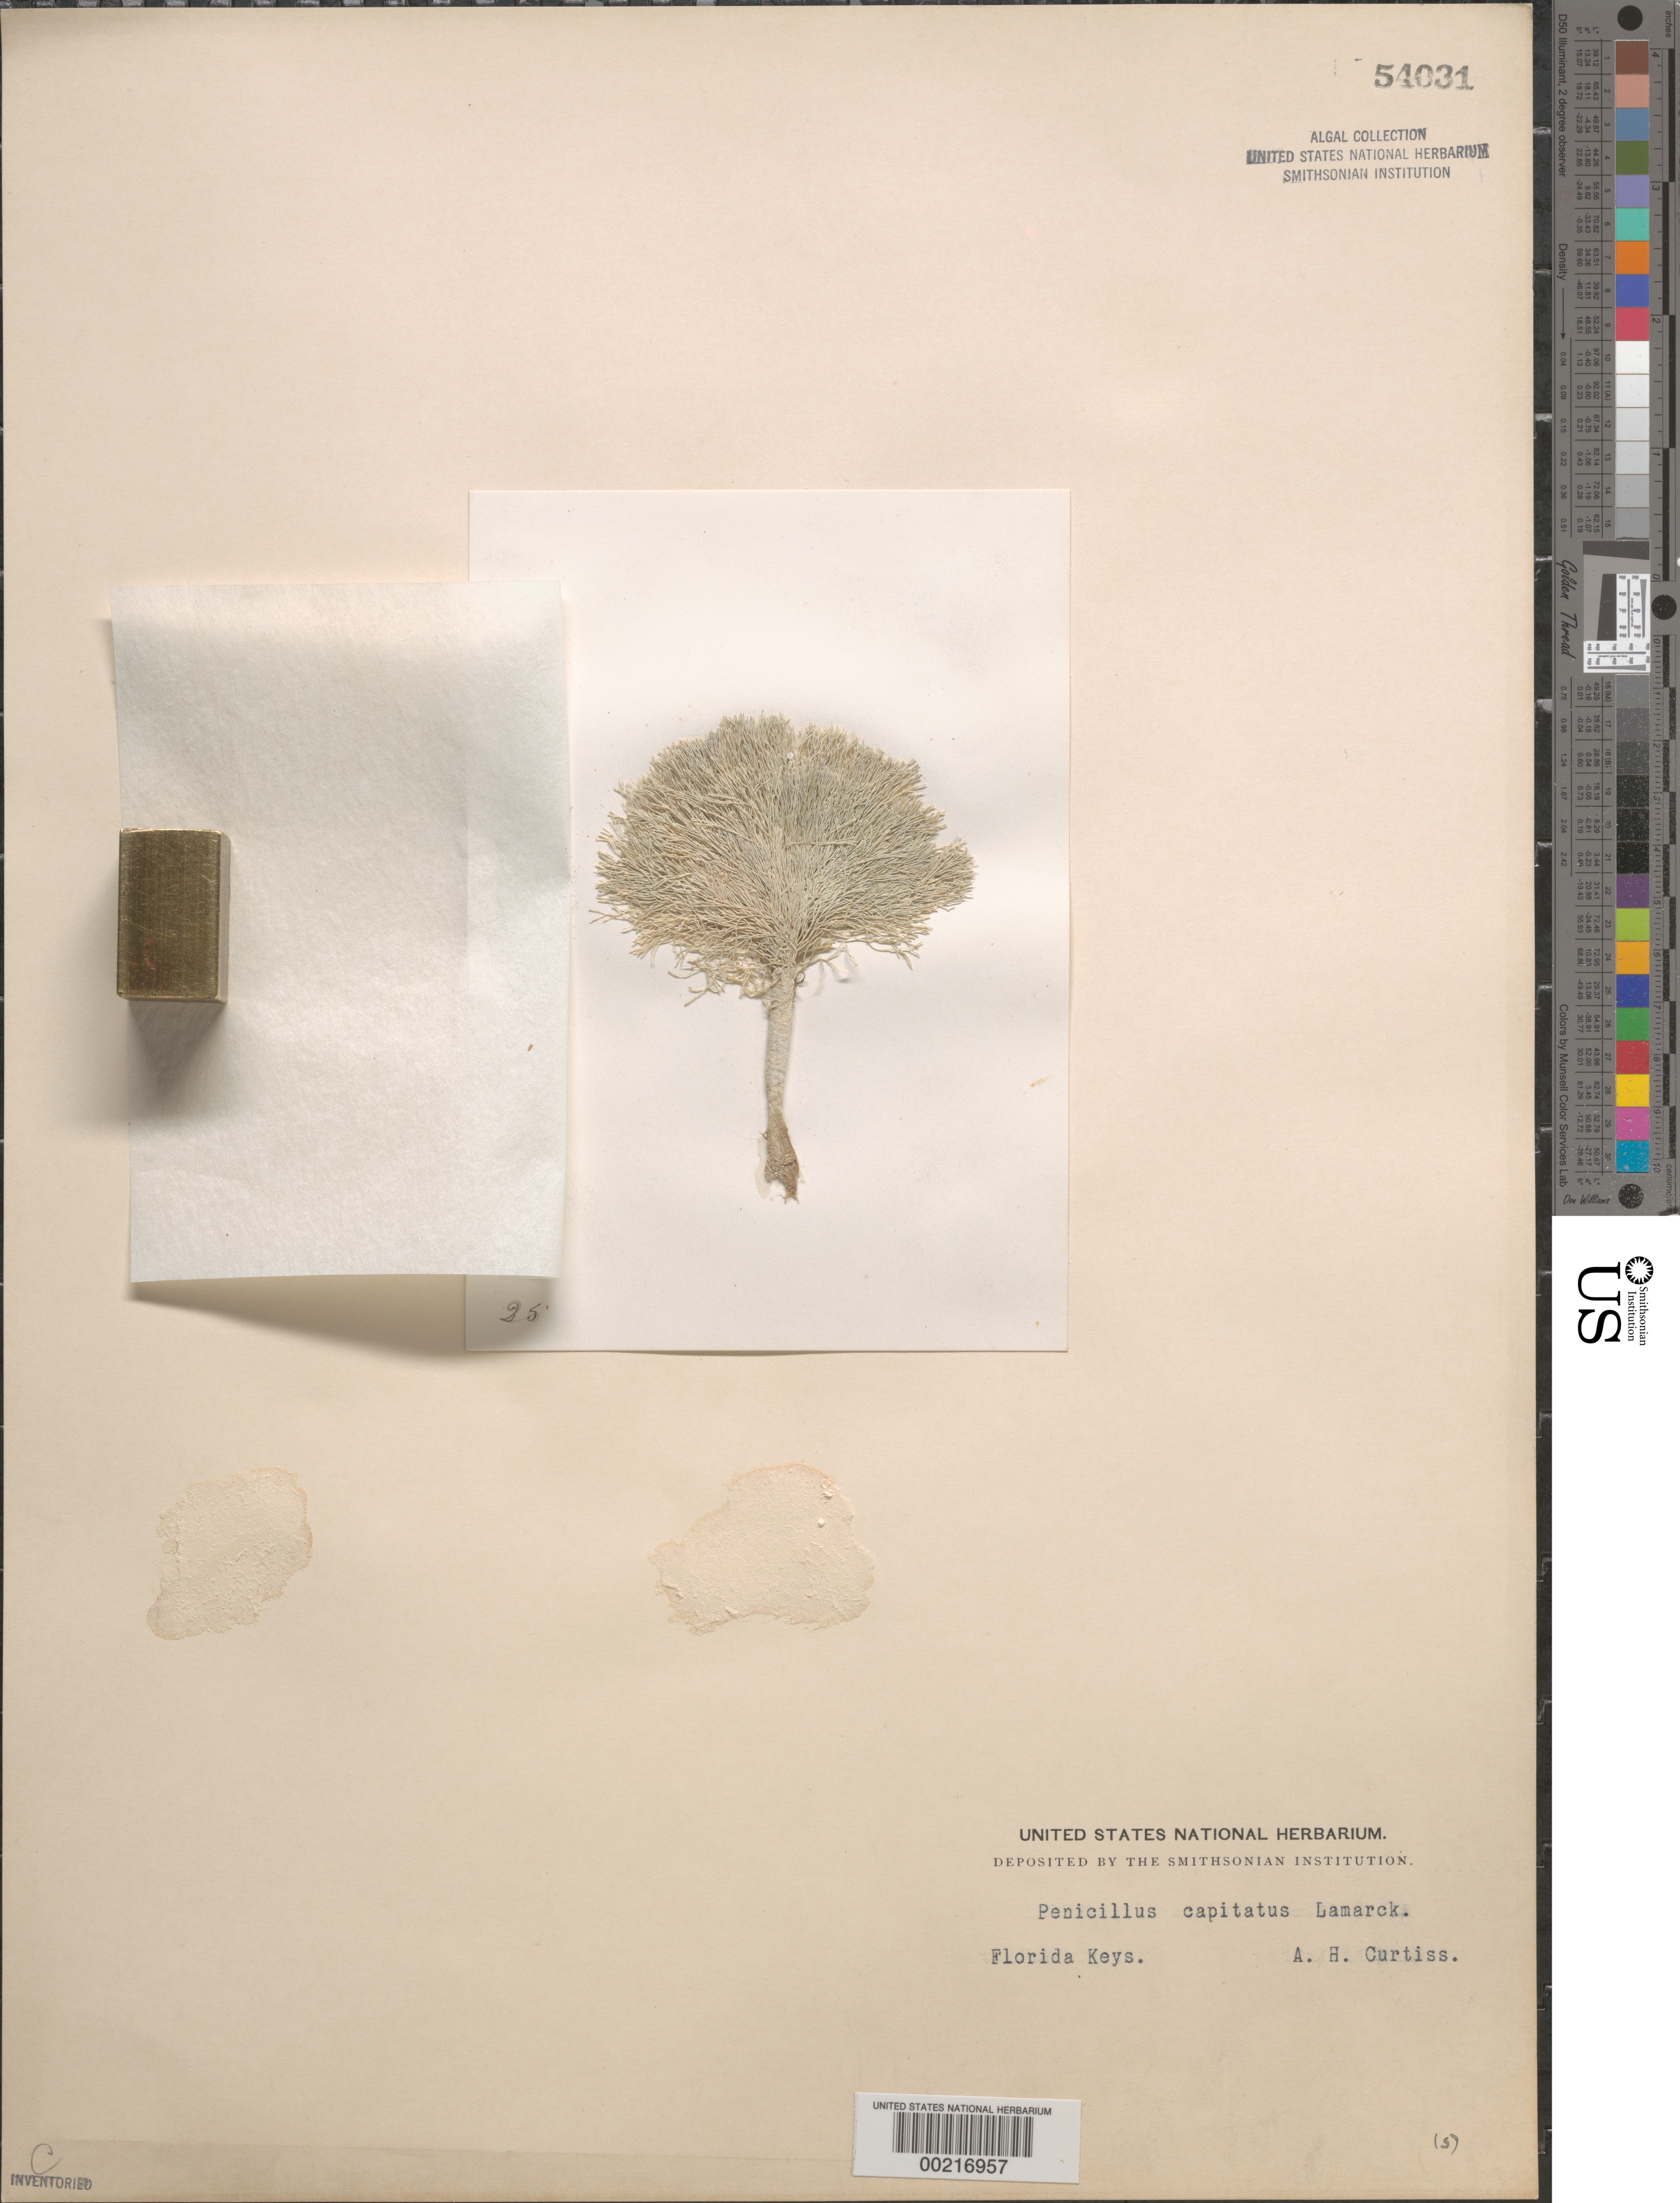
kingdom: Plantae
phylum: Chlorophyta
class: Ulvophyceae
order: Bryopsidales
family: Udoteaceae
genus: Penicillus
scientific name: Penicillus capitatus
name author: Lam.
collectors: A. H. Curtiss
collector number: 25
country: United States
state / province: Florida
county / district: Monroe County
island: Florida Keys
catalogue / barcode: US 54031